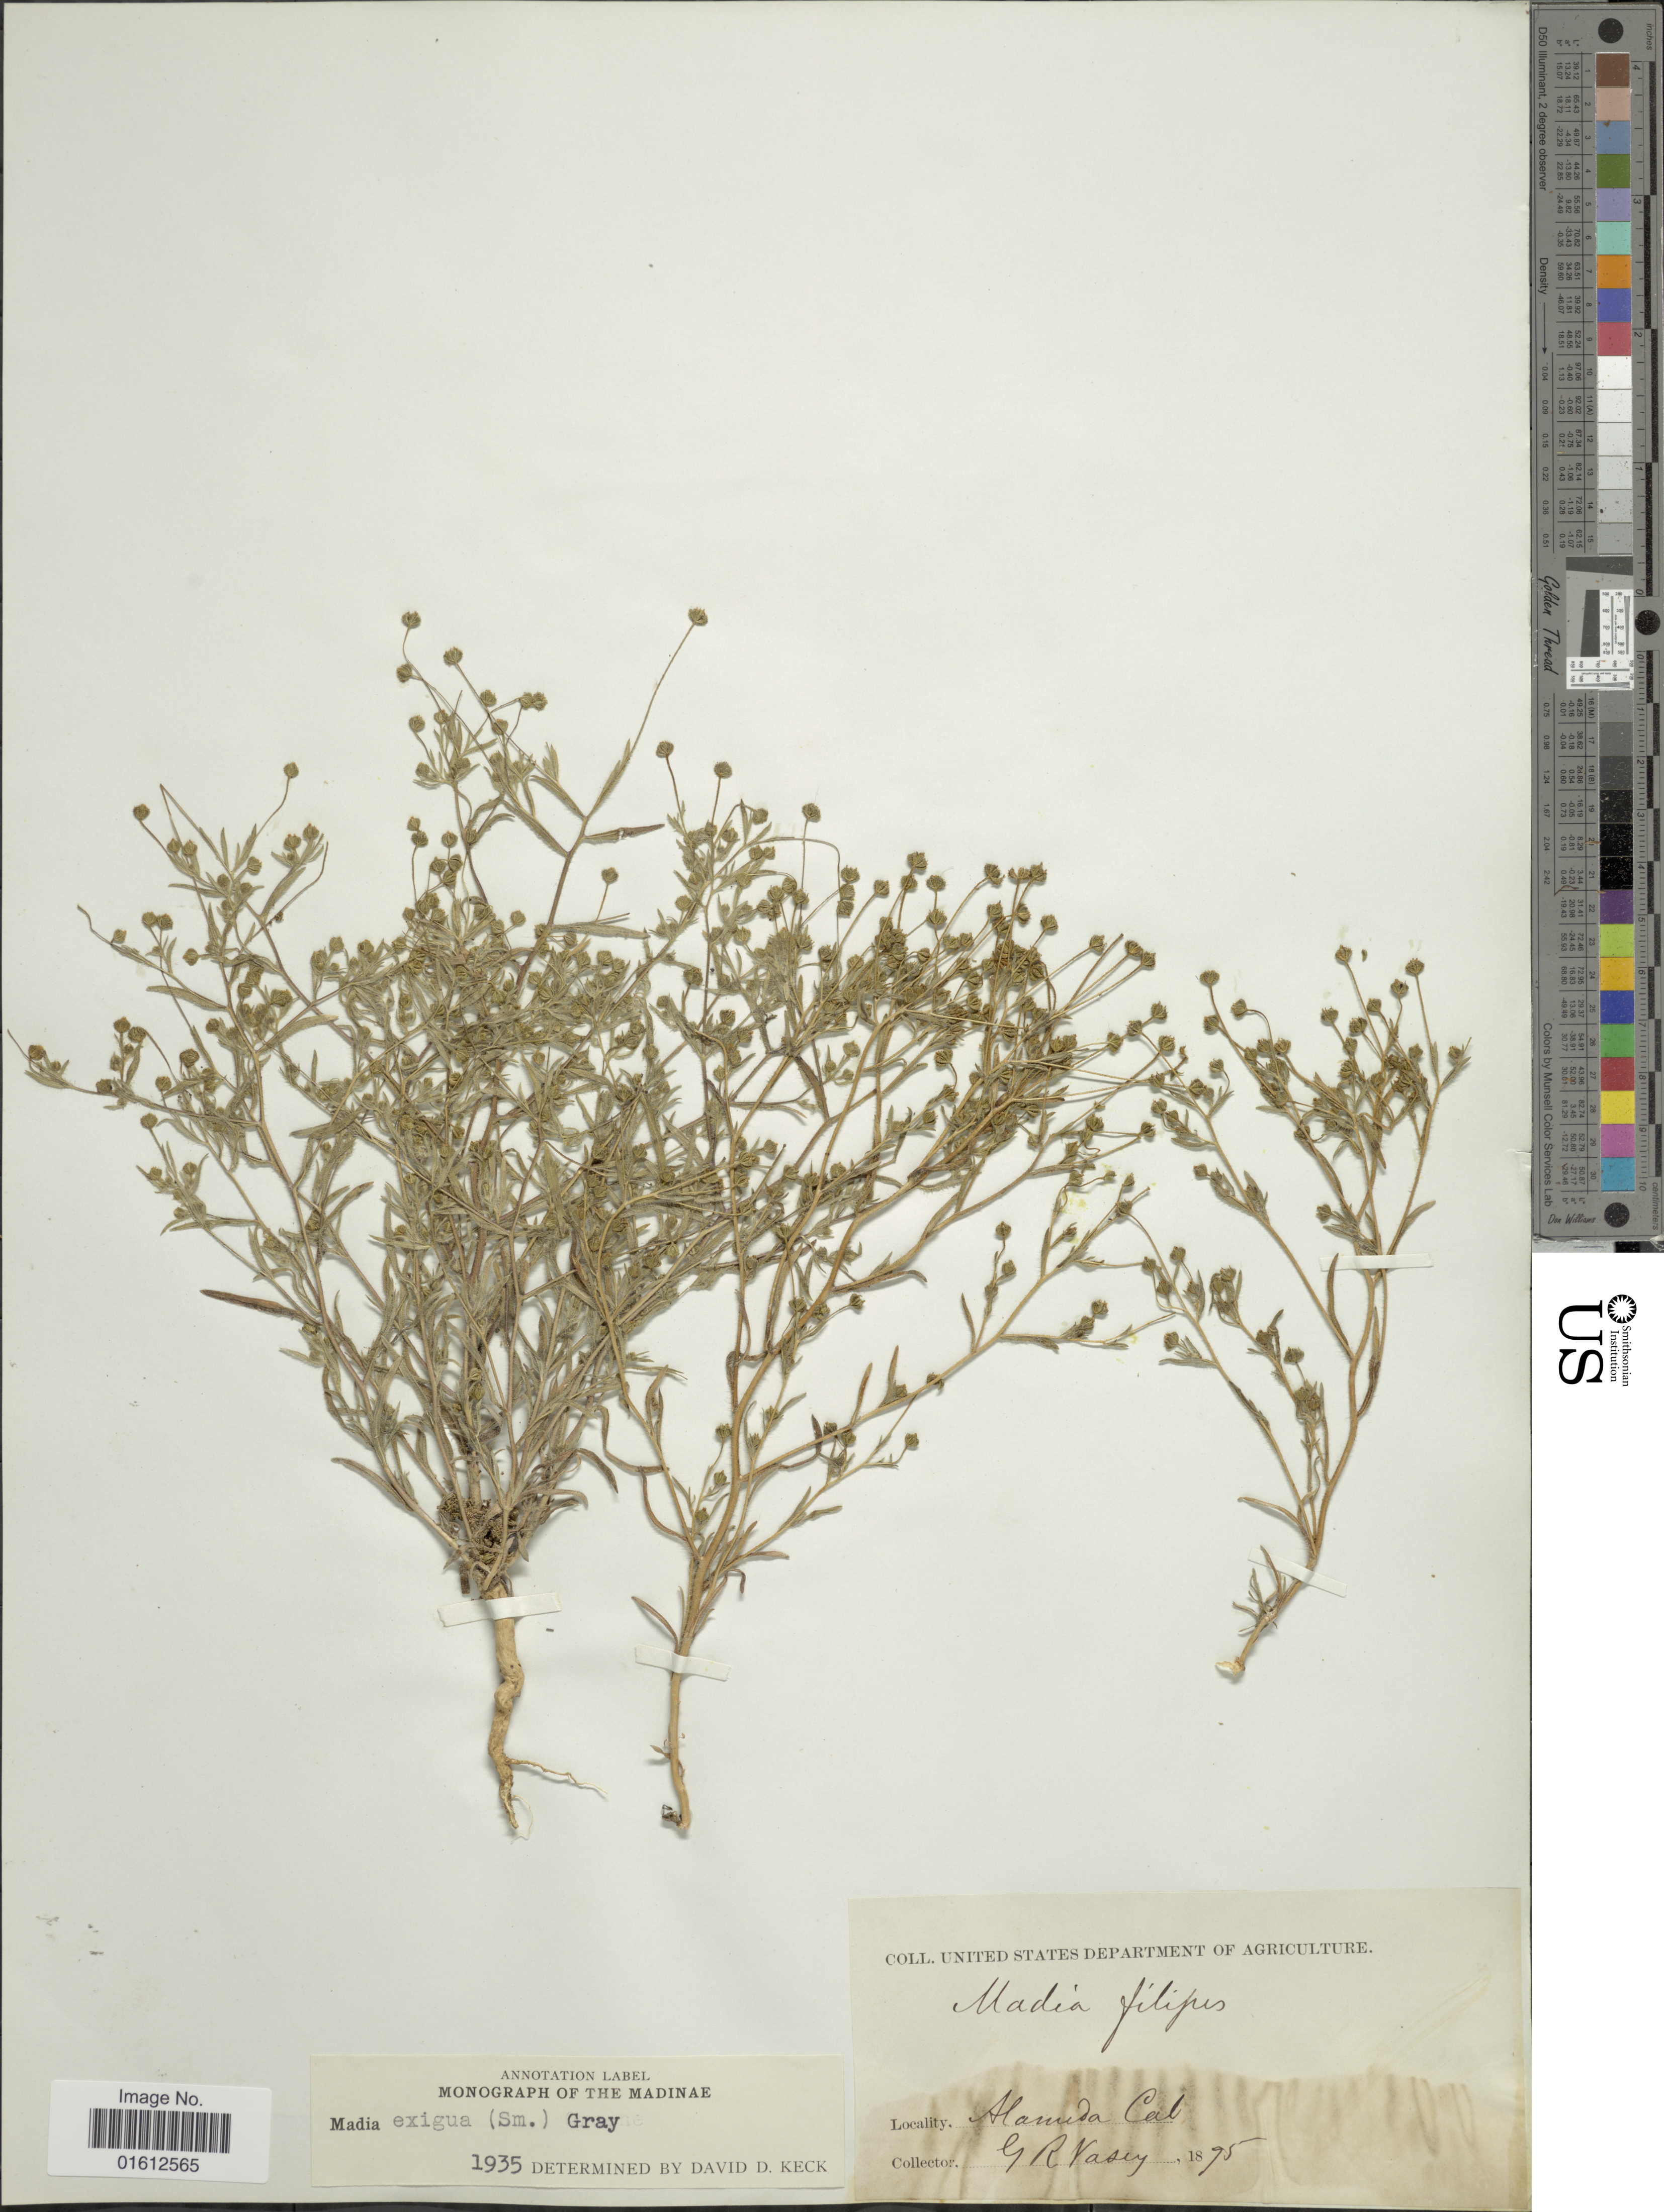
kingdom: Plantae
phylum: Tracheophyta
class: Magnoliopsida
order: Asterales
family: Asteraceae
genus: Madia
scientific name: Madia exigua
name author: (Sm.) A. Gray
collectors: G. R. Vasey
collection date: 1895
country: United States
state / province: California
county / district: Alameda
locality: Alameda.